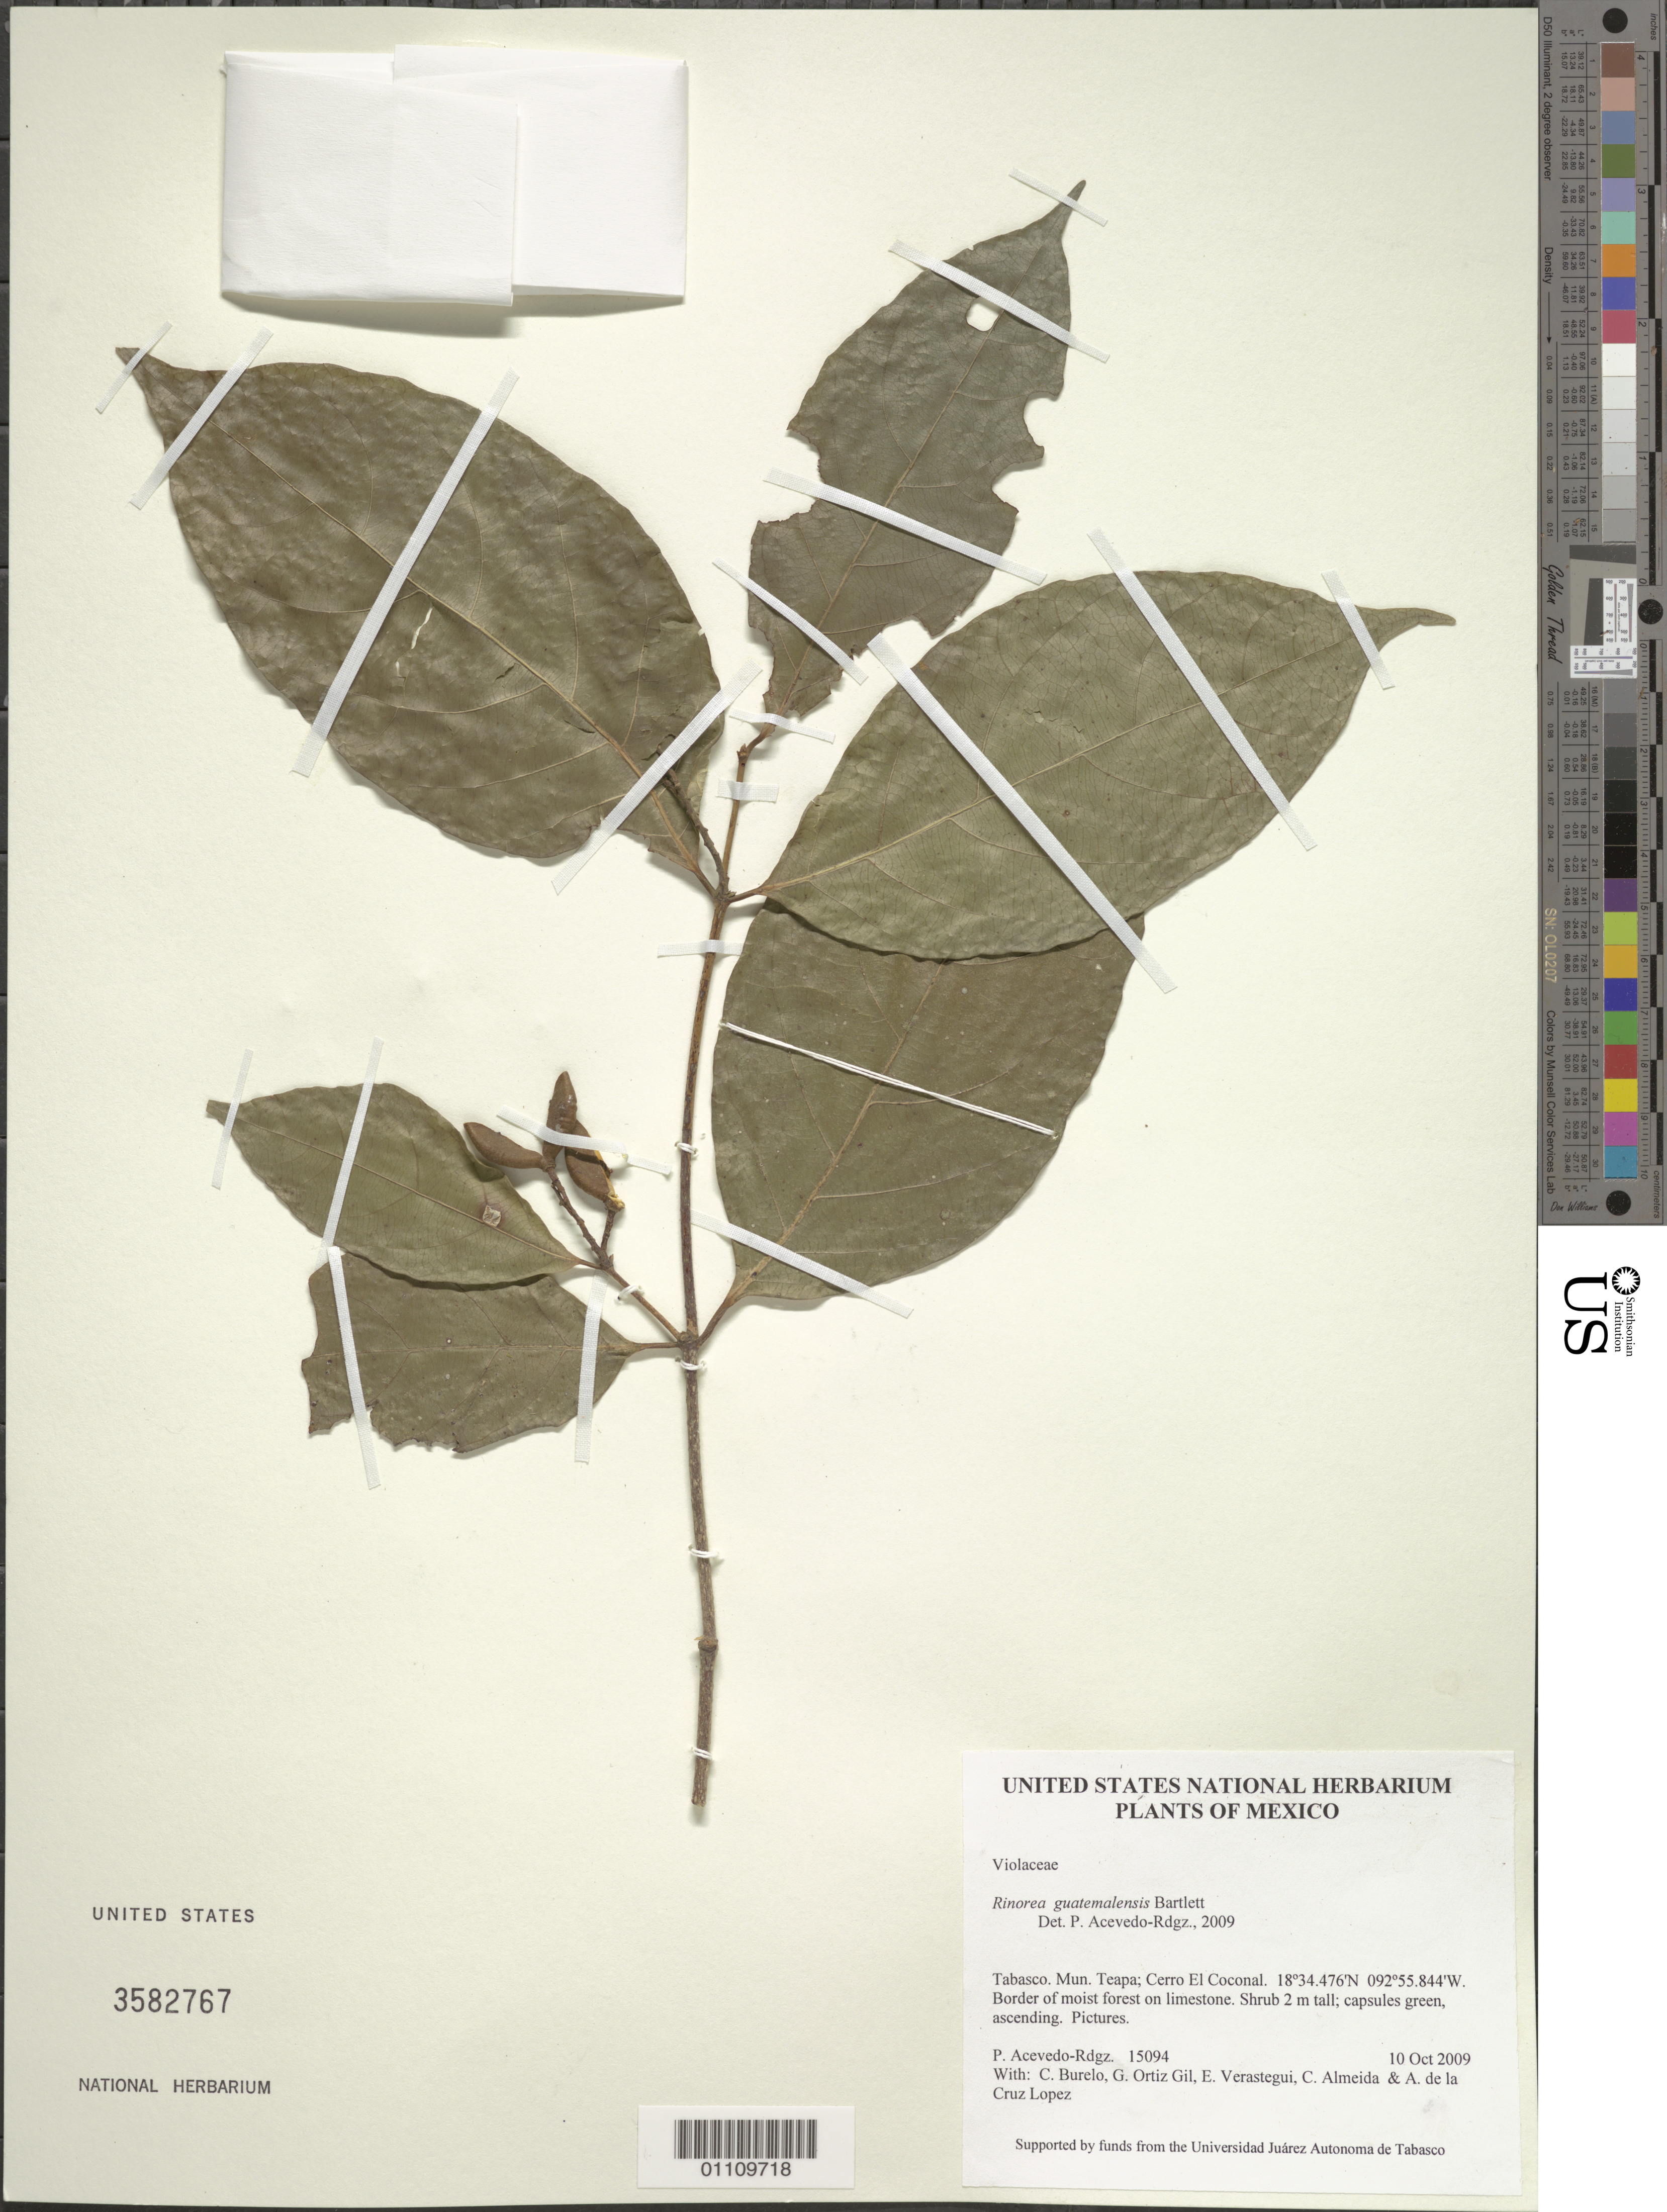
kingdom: Plantae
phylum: Tracheophyta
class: Magnoliopsida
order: Malpighiales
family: Violaceae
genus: Rinorea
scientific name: Rinorea hummelii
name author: Sprague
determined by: Hoyos-Gomez, S. E.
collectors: P. Acevedo-Rodr., C. Burelo, G. Ortiz, E. Verastegui, C. Almeida & A. de la Cruz Lopez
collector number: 15094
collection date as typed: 10 Oct 2009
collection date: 2009-10-10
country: Mexico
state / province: Tabasco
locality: Mun. Teapa; Cerro El Coconal.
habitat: Border of moist forest on limestone.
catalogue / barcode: US 3582767